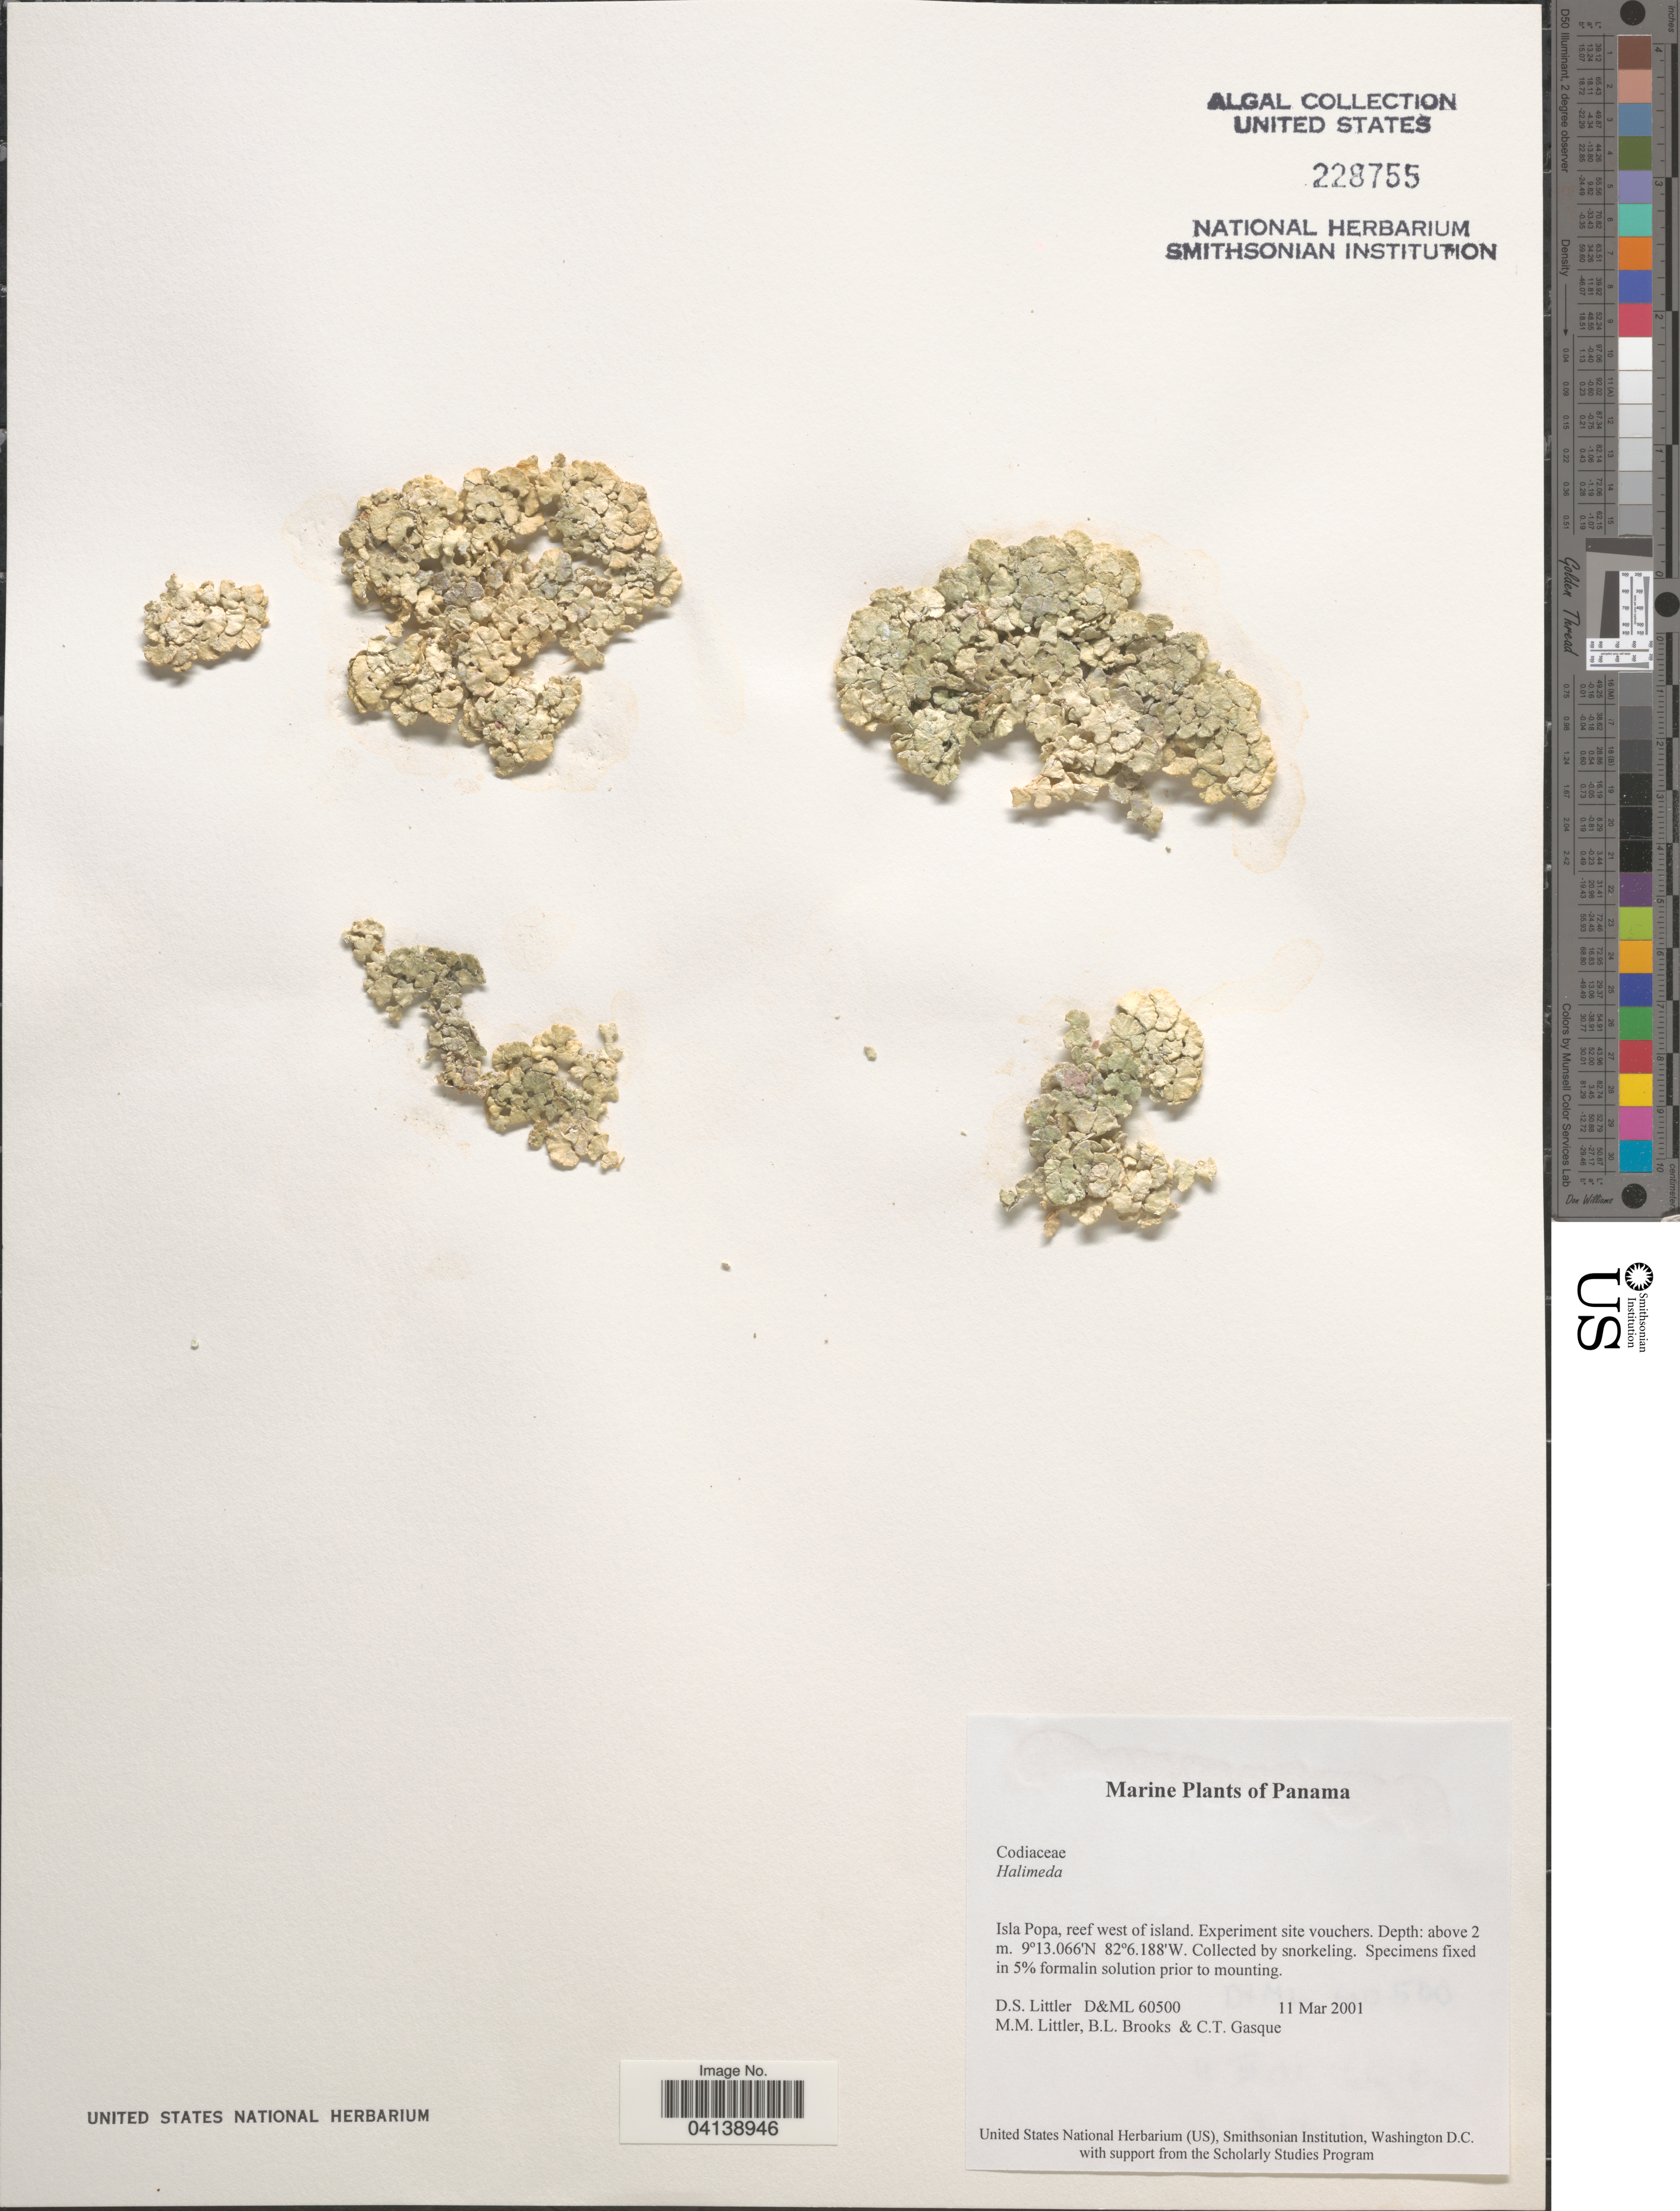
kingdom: Plantae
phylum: Chlorophyta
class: Ulvophyceae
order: Bryopsidales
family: Halimedaceae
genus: Halimeda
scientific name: Halimeda sp.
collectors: D. S. Littler, B. Brooks & C. Gasque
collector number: D&ML 60500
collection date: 2001-03-11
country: Panama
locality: Isla Popa, reed west of island.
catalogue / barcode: US 228755